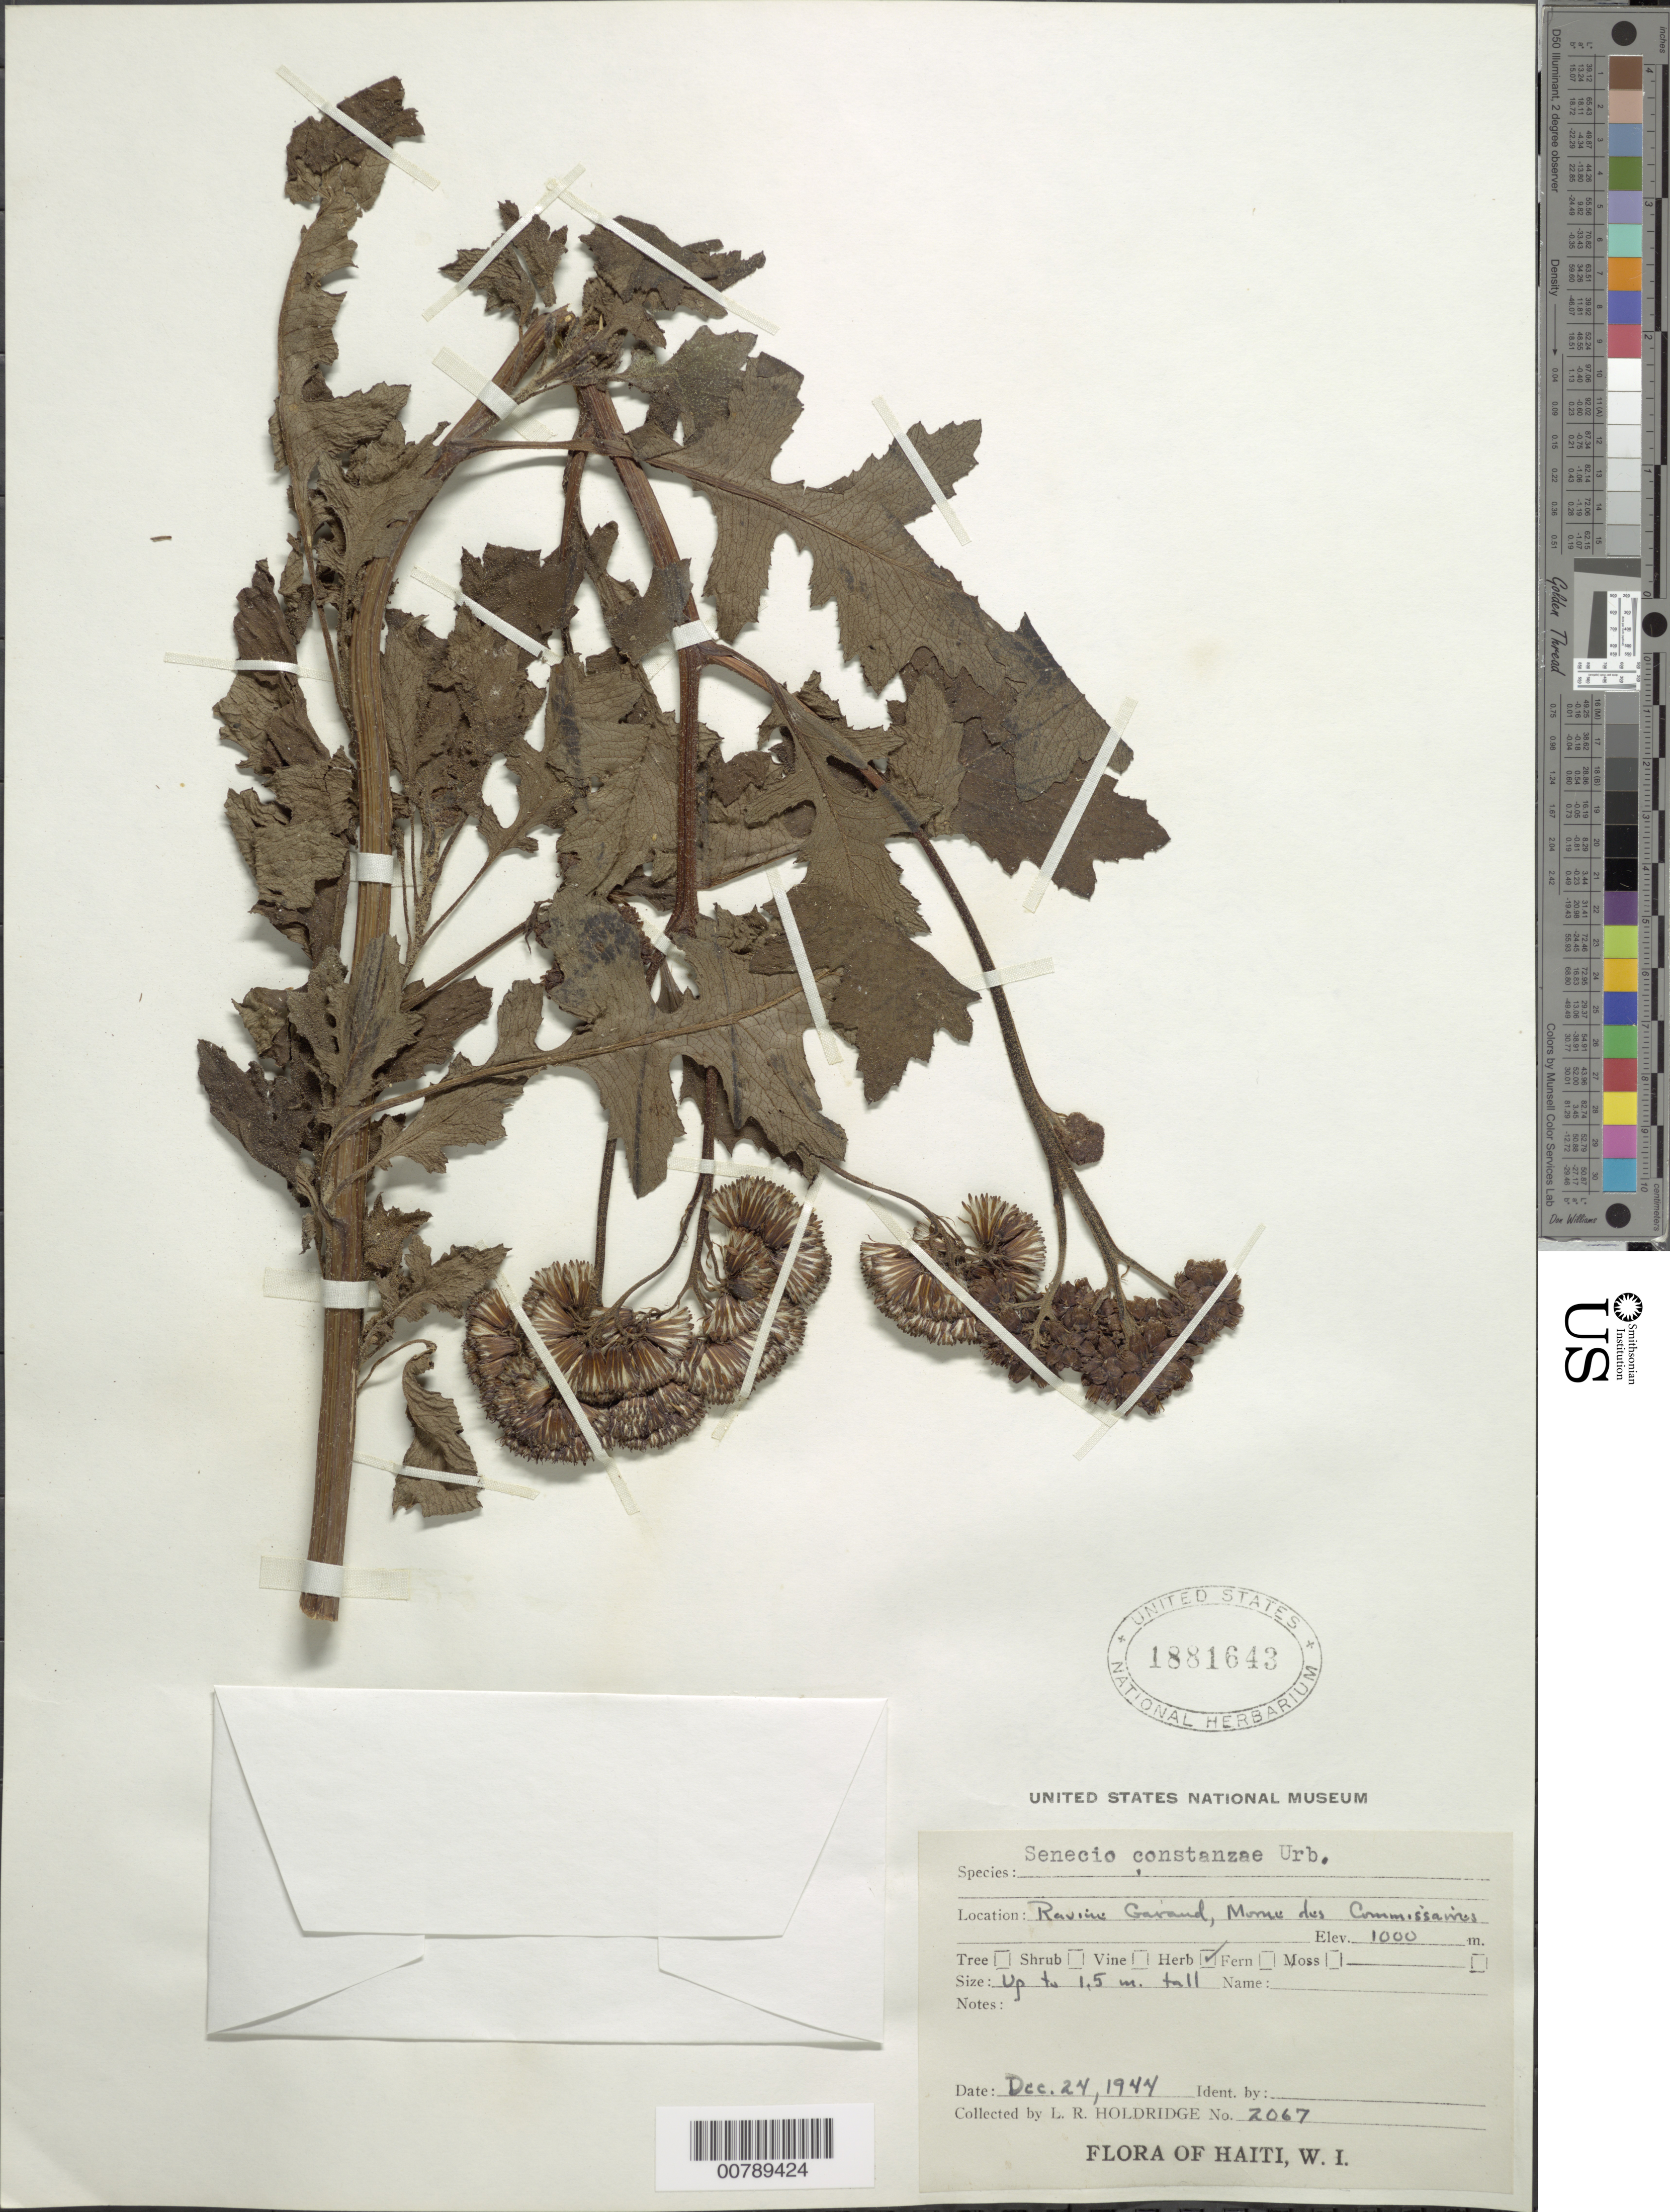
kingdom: Plantae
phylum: Tracheophyta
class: Magnoliopsida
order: Asterales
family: Asteraceae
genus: Senecio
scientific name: Senecio constanzae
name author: Urb.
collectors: L. Holdridge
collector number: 2067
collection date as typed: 24 Dec 1944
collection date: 1944-12-24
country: Haiti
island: Hispaniola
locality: Ravine Garand, Morne des Commissaires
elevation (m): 1000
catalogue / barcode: US 1881643